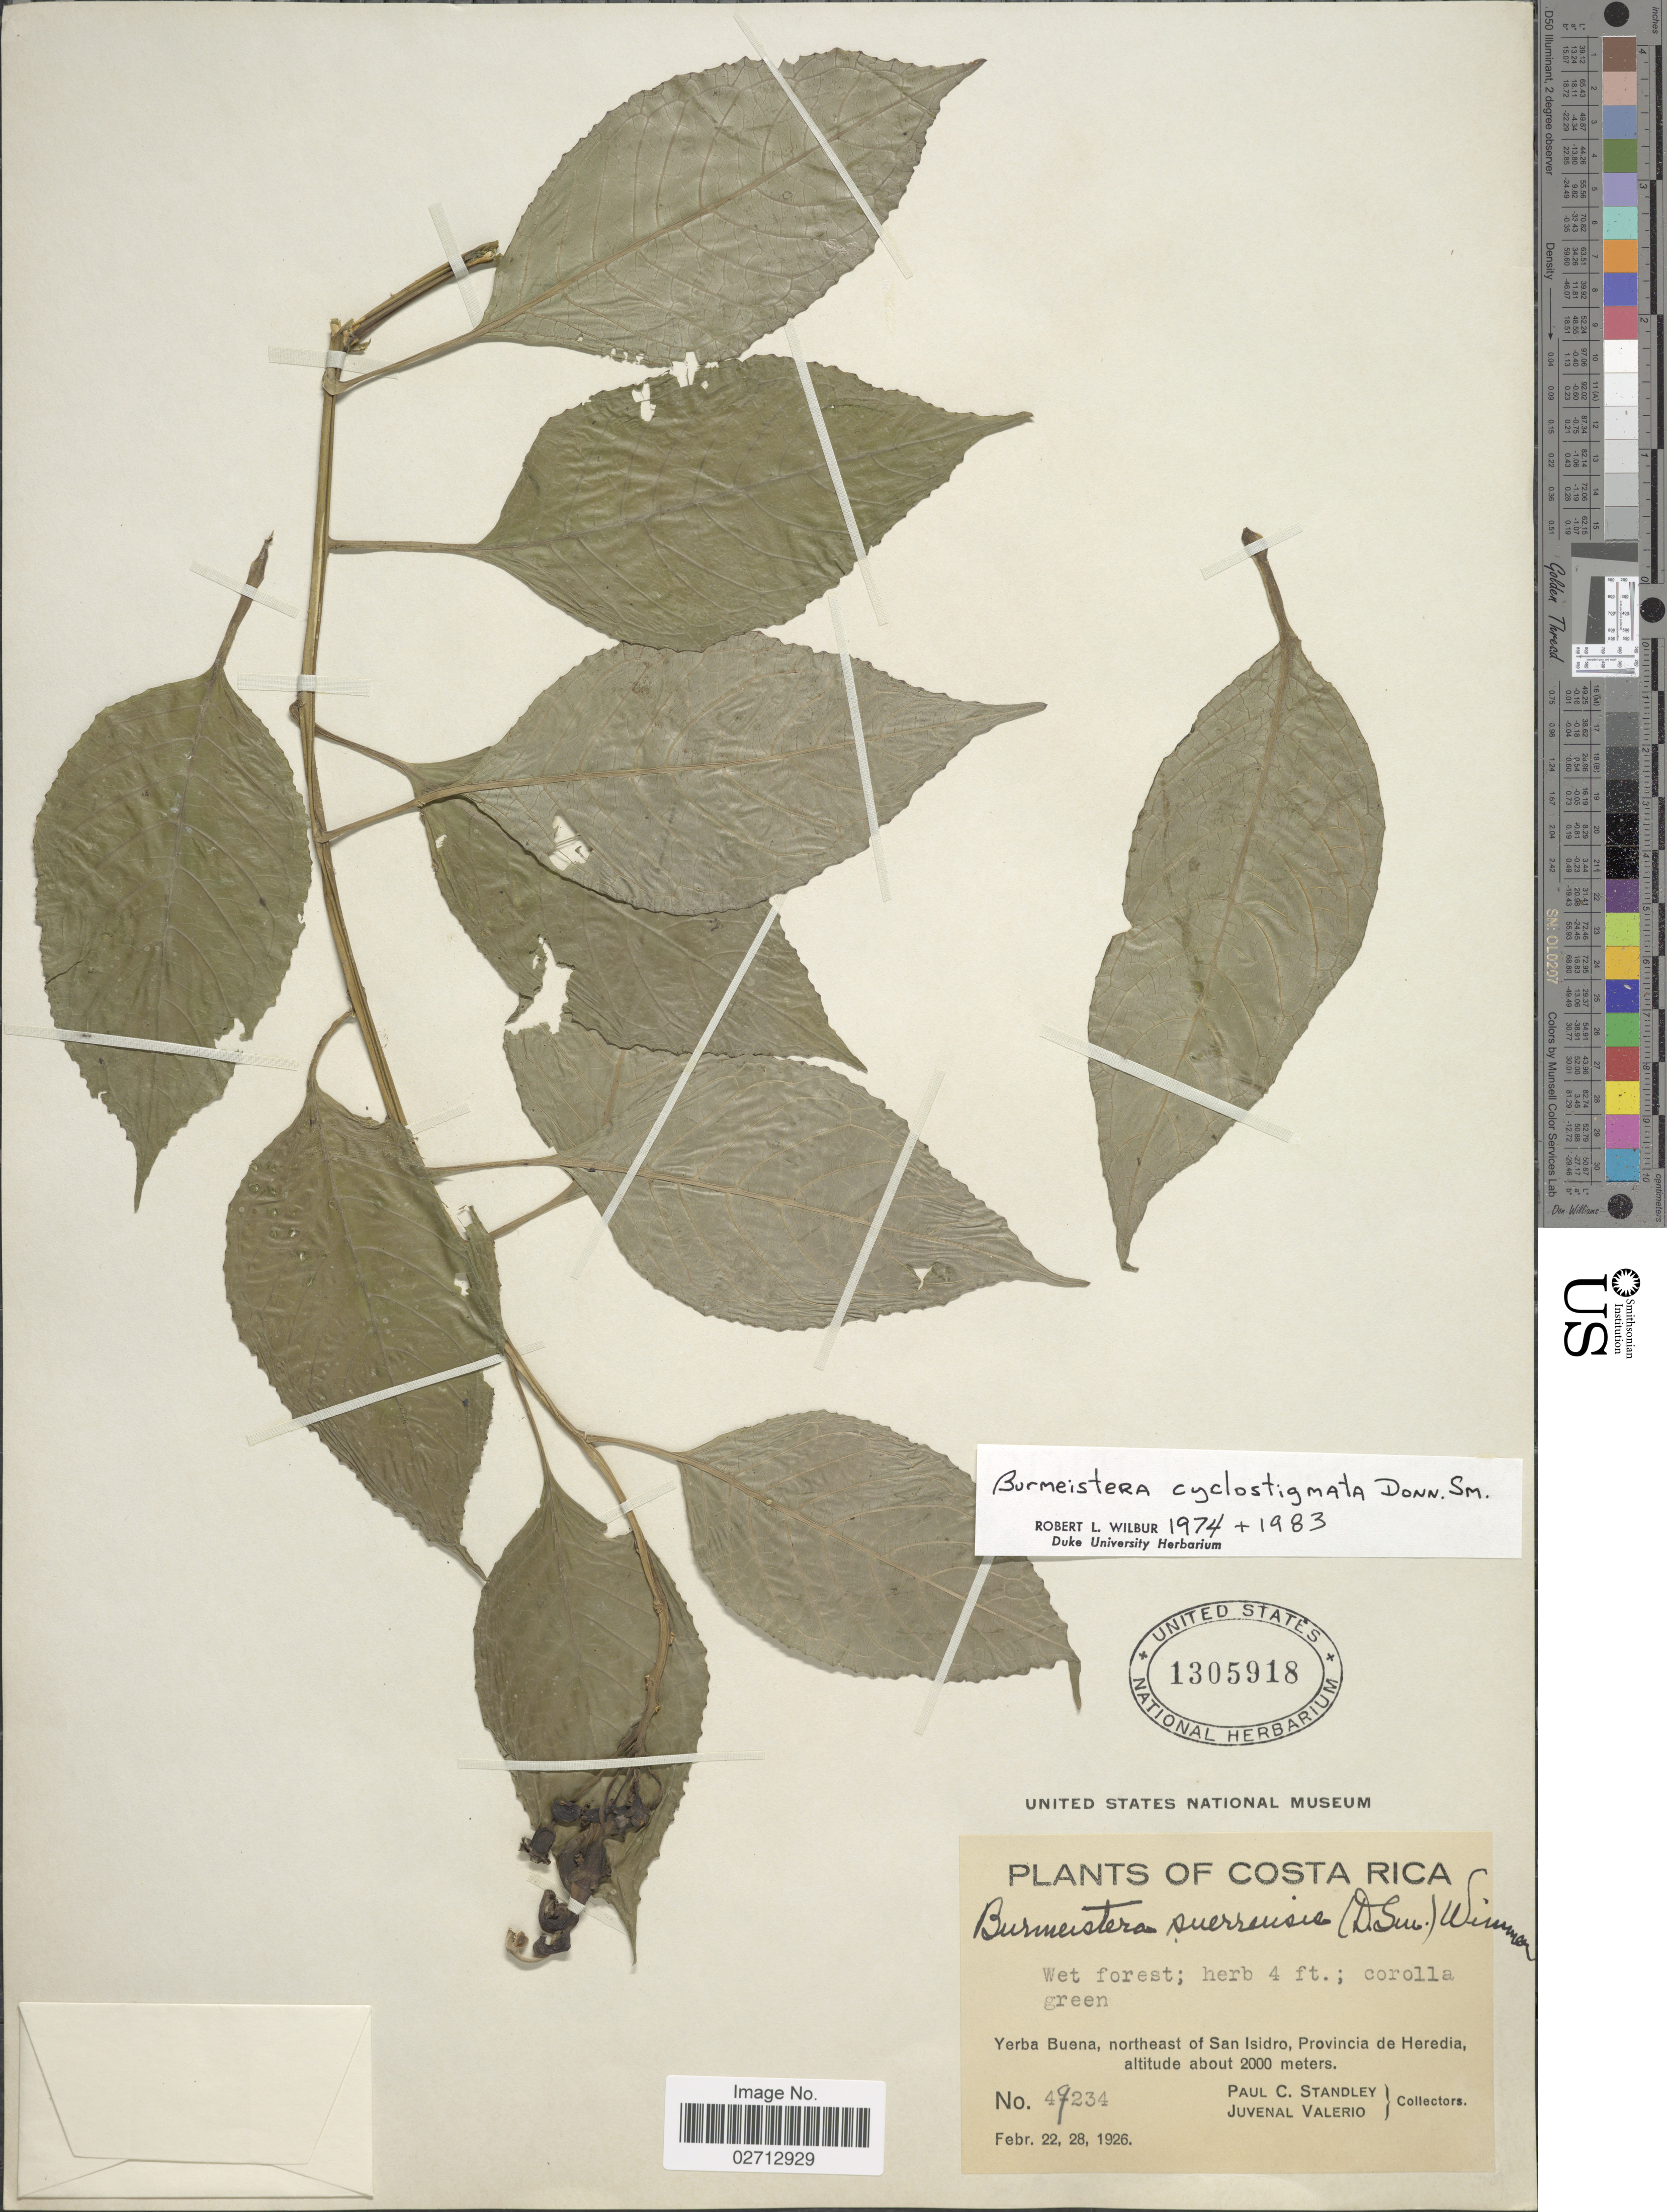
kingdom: Plantae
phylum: Tracheophyta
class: Magnoliopsida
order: Asterales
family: Campanulaceae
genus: Burmeistera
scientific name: Burmeistera cyclostigmata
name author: Donn. Sm.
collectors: P. C. Standley & J. Valerio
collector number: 49234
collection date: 1926-02-22/1926-02-28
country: Costa Rica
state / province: Heredia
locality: Yerba Buena, northeast of San Isidro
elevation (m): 2000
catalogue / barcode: US 1305918